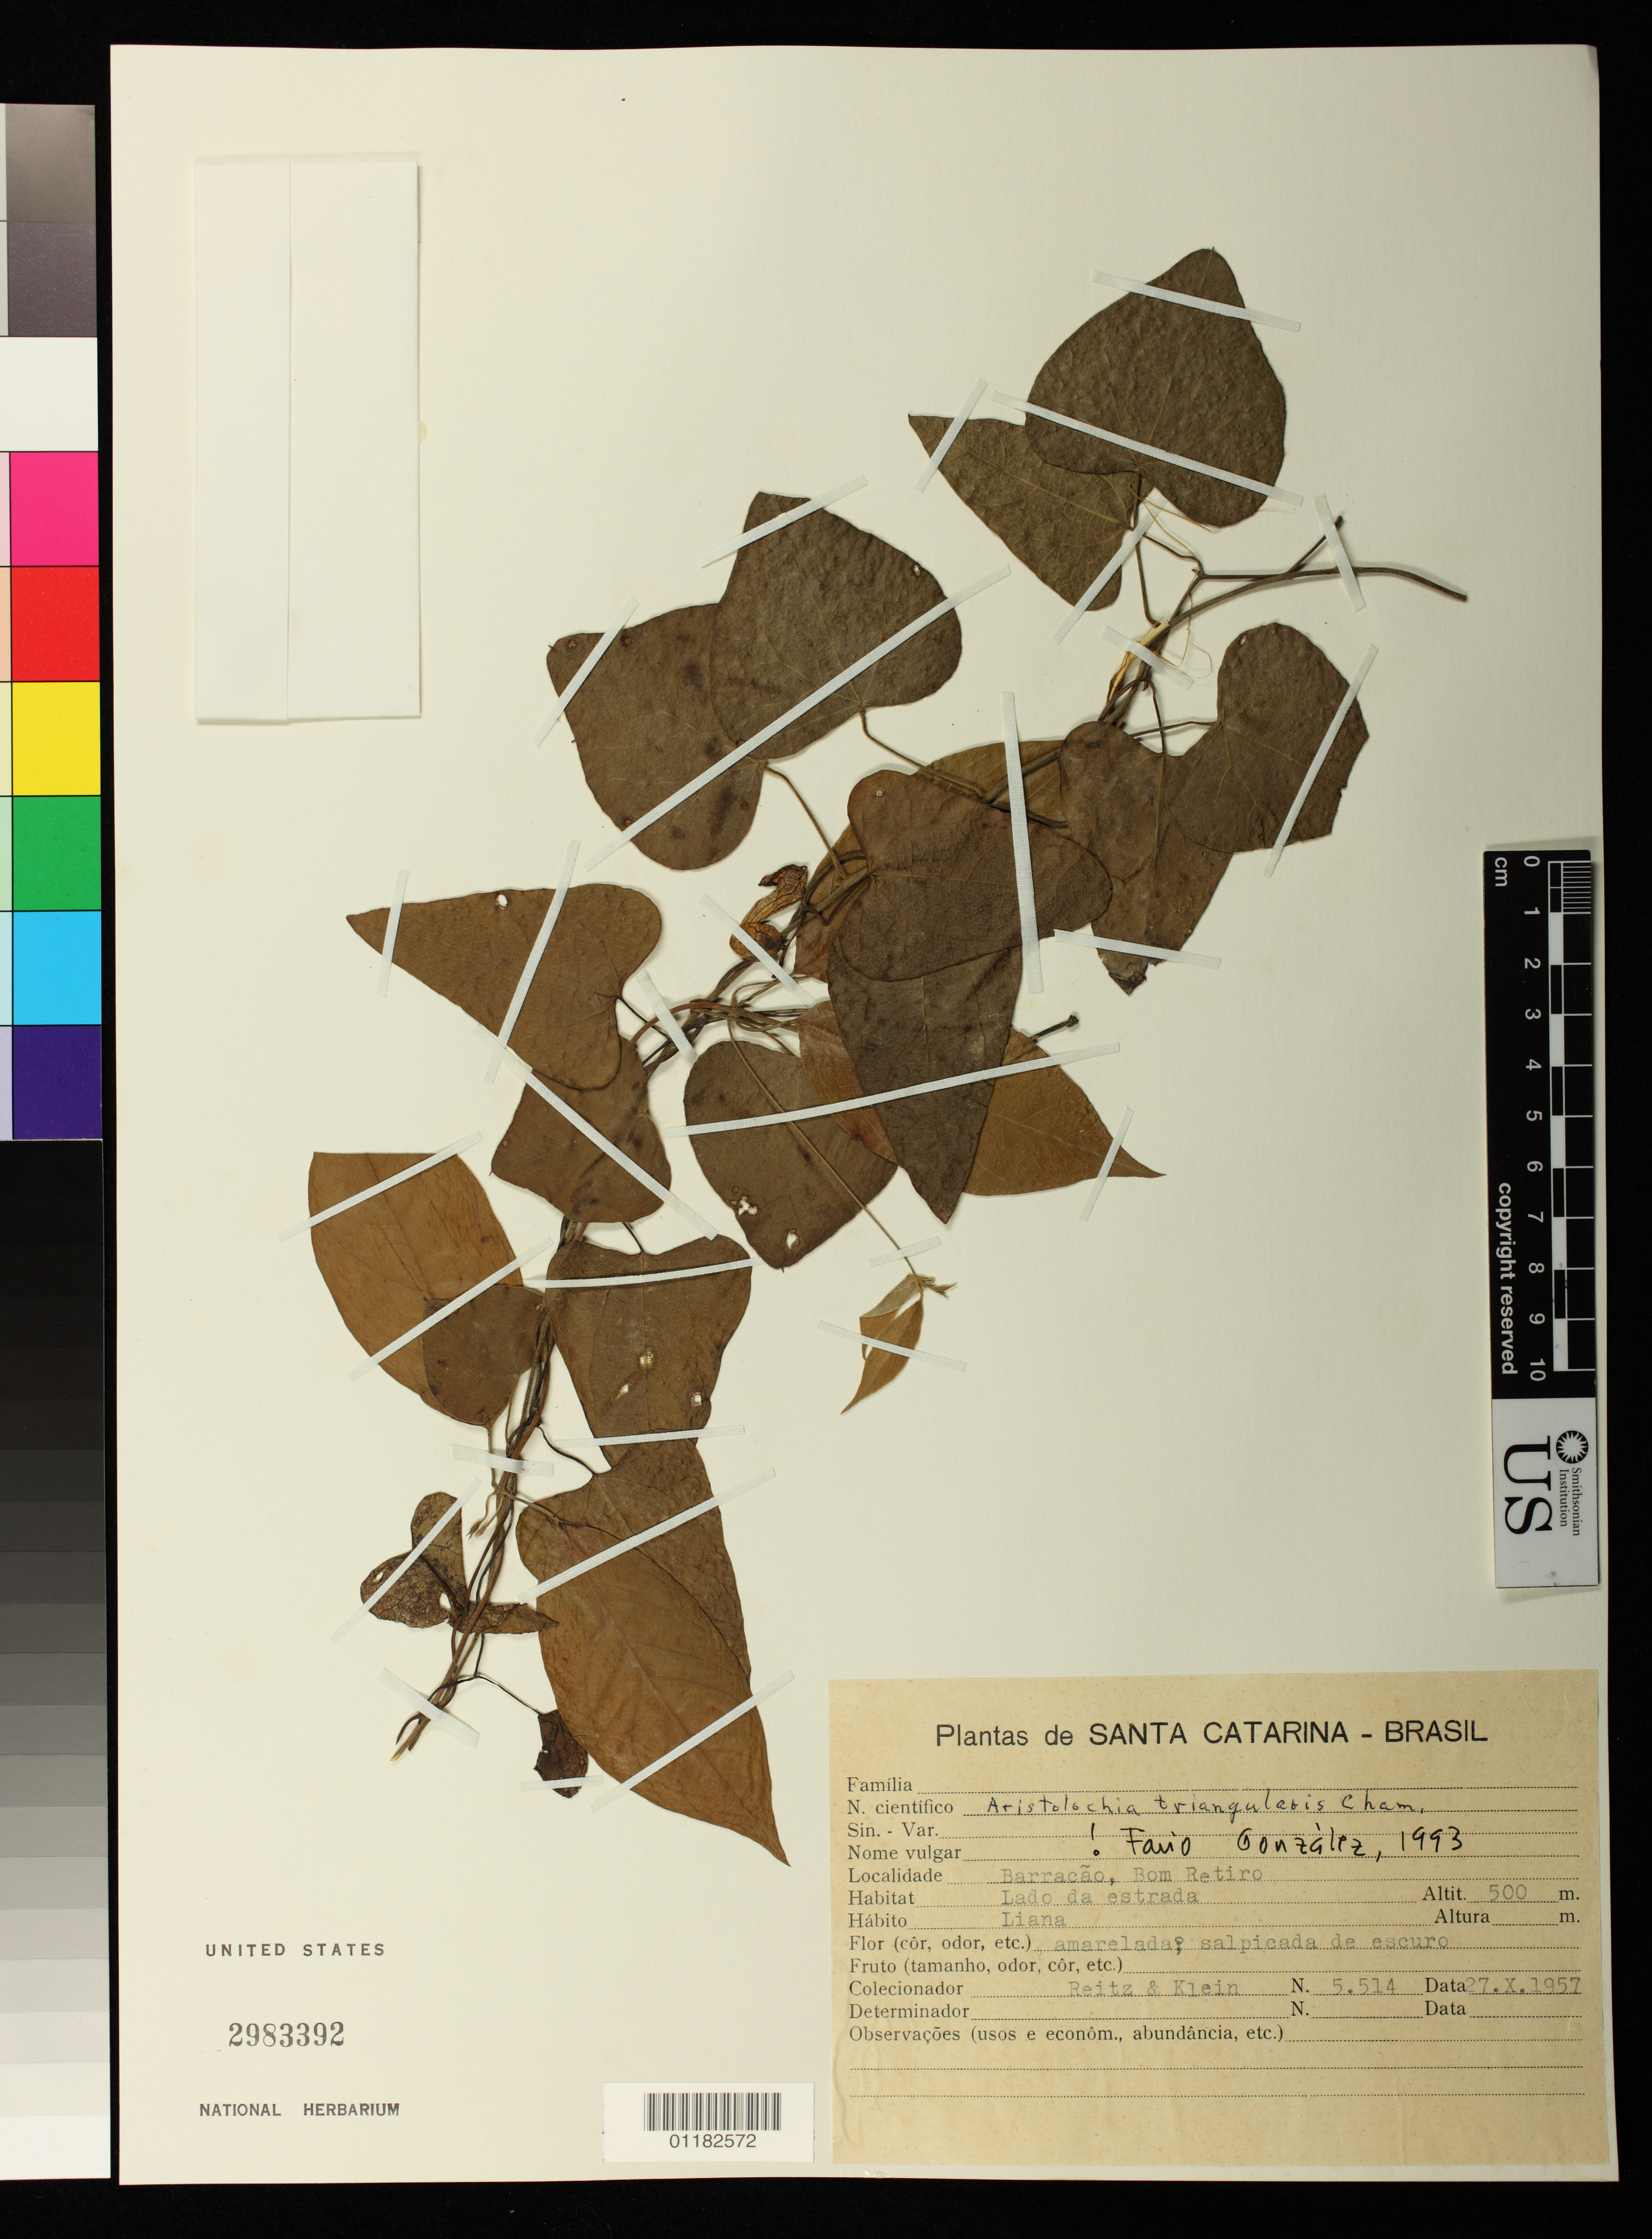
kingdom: Plantae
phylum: Tracheophyta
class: Magnoliopsida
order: Piperales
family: Aristolochiaceae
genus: Aristolochia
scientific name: Aristolochia triangularis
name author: Cham.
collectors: R. Reitz & R. M. Klein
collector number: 5514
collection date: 1957-10-27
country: Brazil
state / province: Santa Catarina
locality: Barracao, Bom Retiro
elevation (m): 500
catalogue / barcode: US 2983392